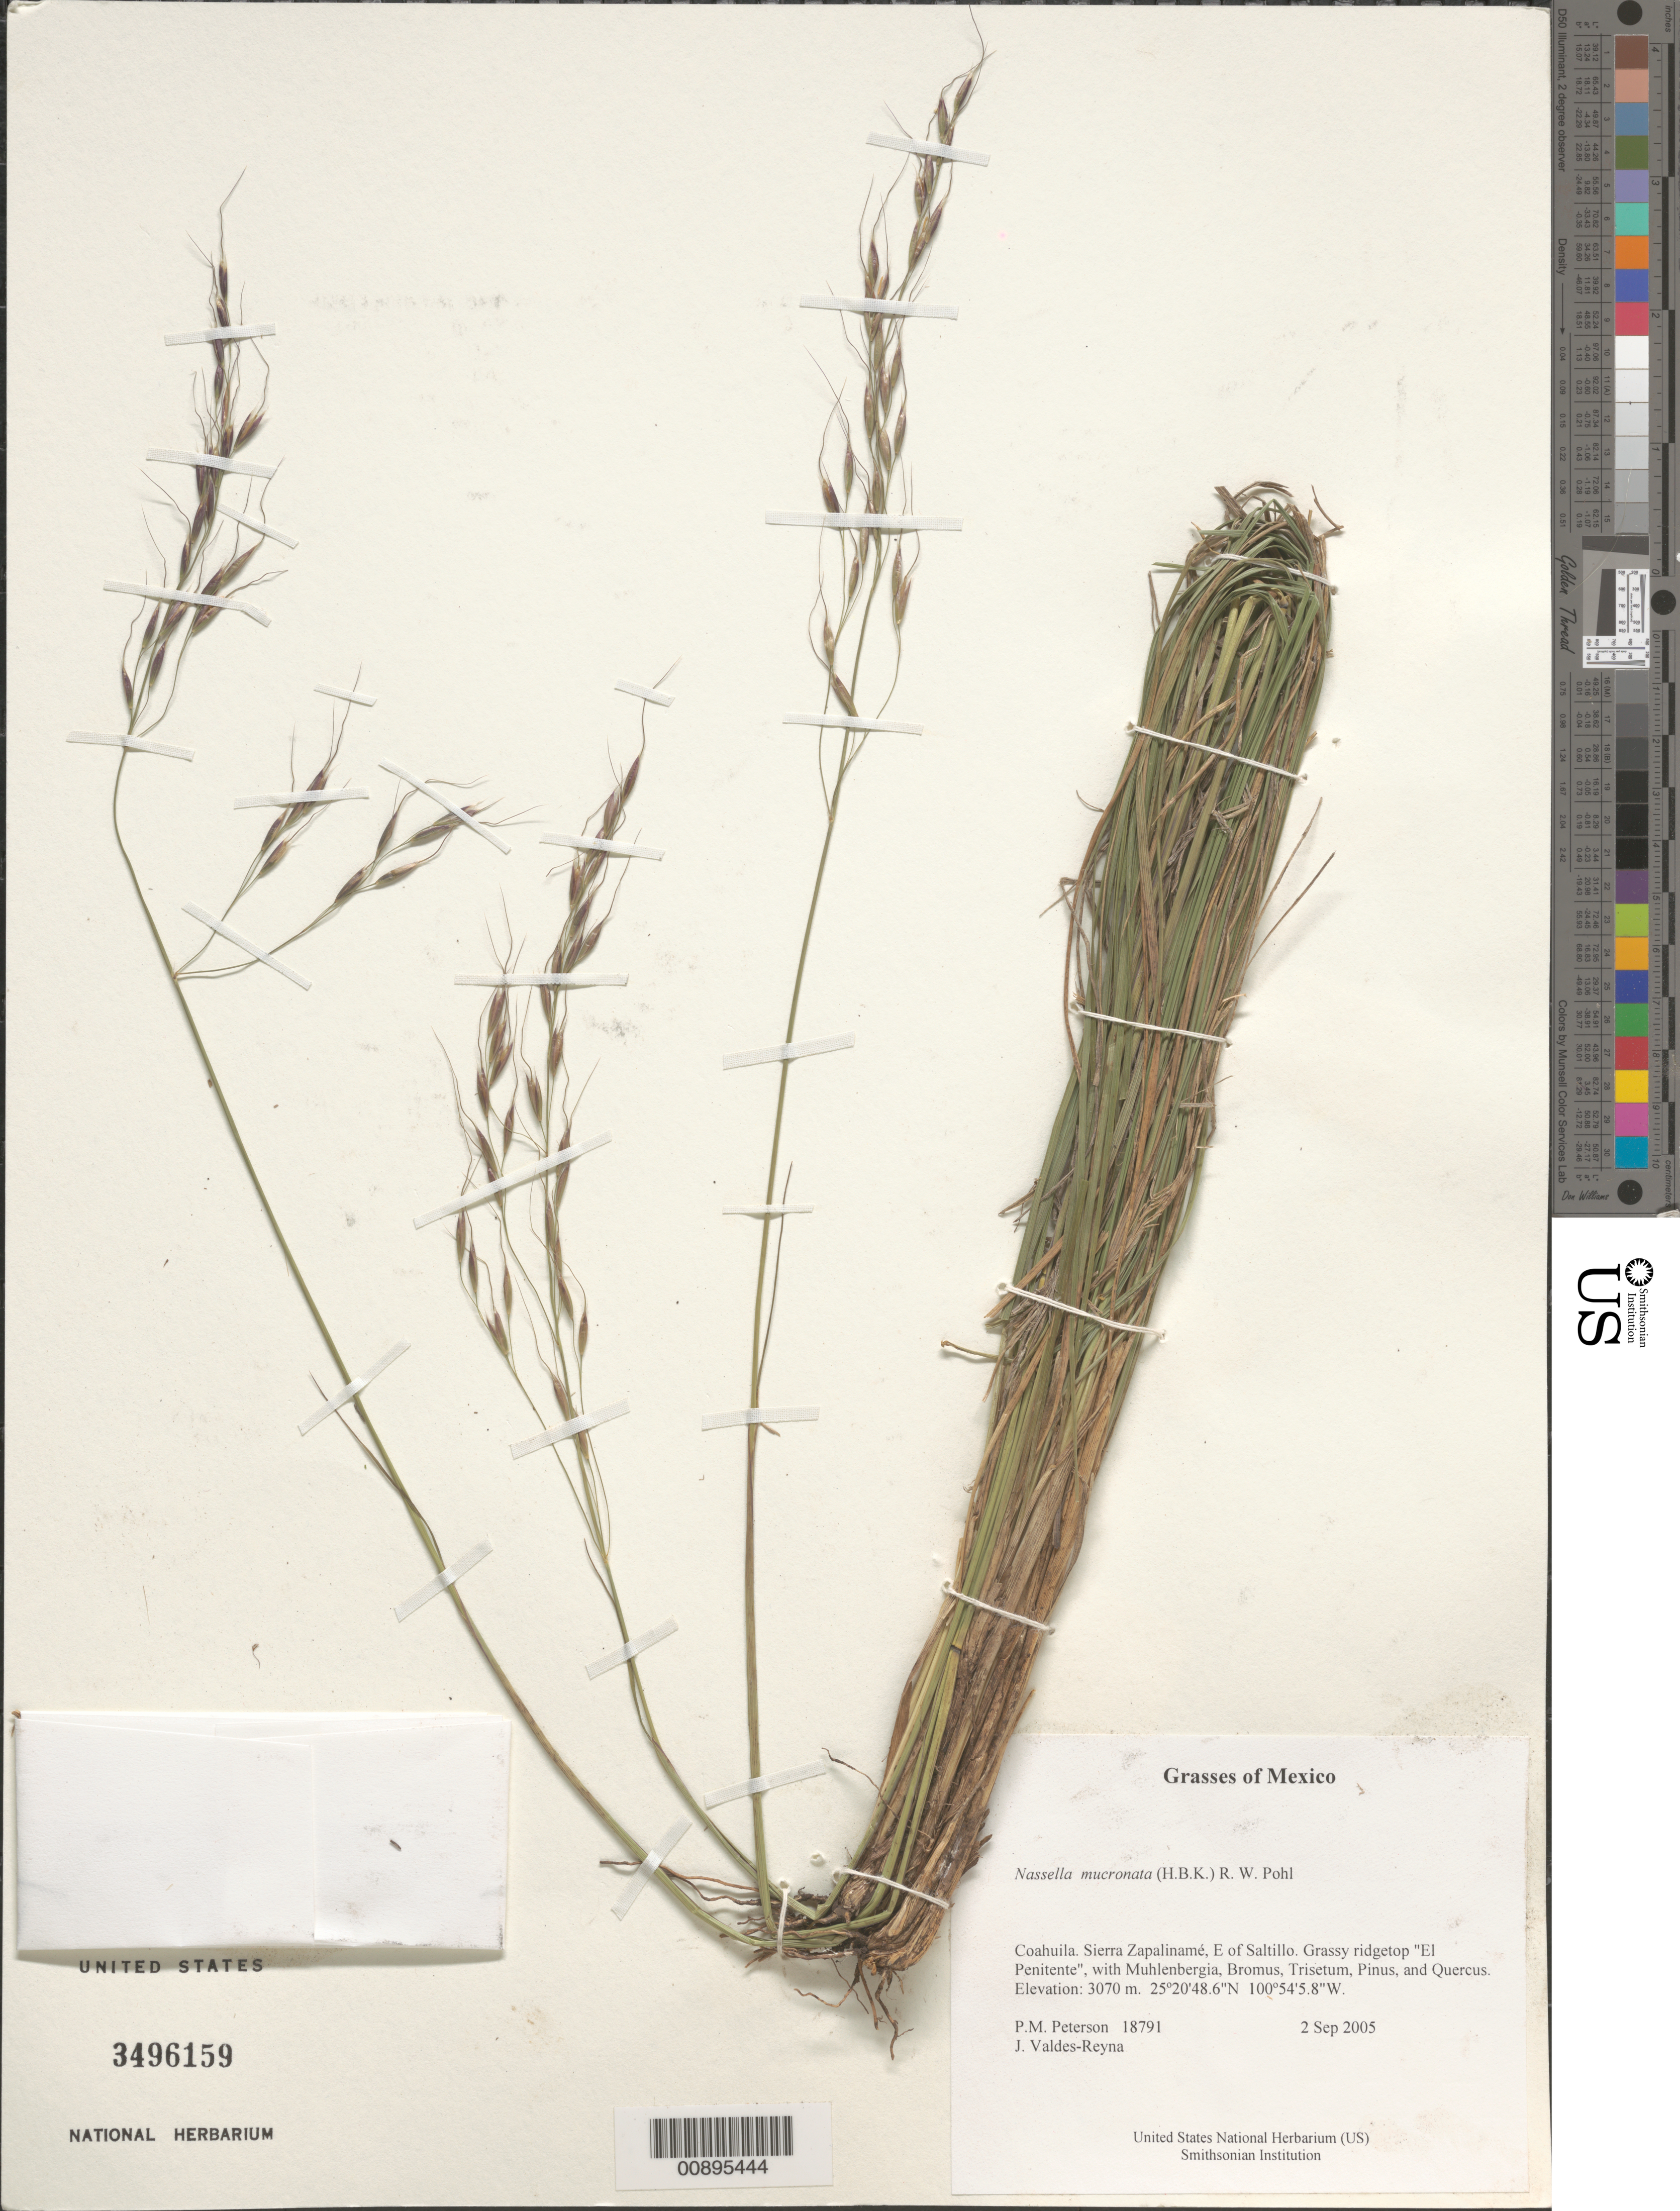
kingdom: Plantae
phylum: Tracheophyta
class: Liliopsida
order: Poales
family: Poaceae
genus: Nassella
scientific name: Nassella mucronata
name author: (Kunth) R.W. Pohl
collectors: P. M. Peterson & J. Valdés-Reyna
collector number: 18791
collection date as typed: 02 Sep 2005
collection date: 2005-09-02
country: Mexico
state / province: Coahuila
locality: Sierra Zapalinamé, E of Saltillo. Grassy ridgetop "El Penitente", with Muhlenbergia, Bromus, Trisetum, Pinus, and Quercus.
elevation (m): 3070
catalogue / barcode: US 3496159